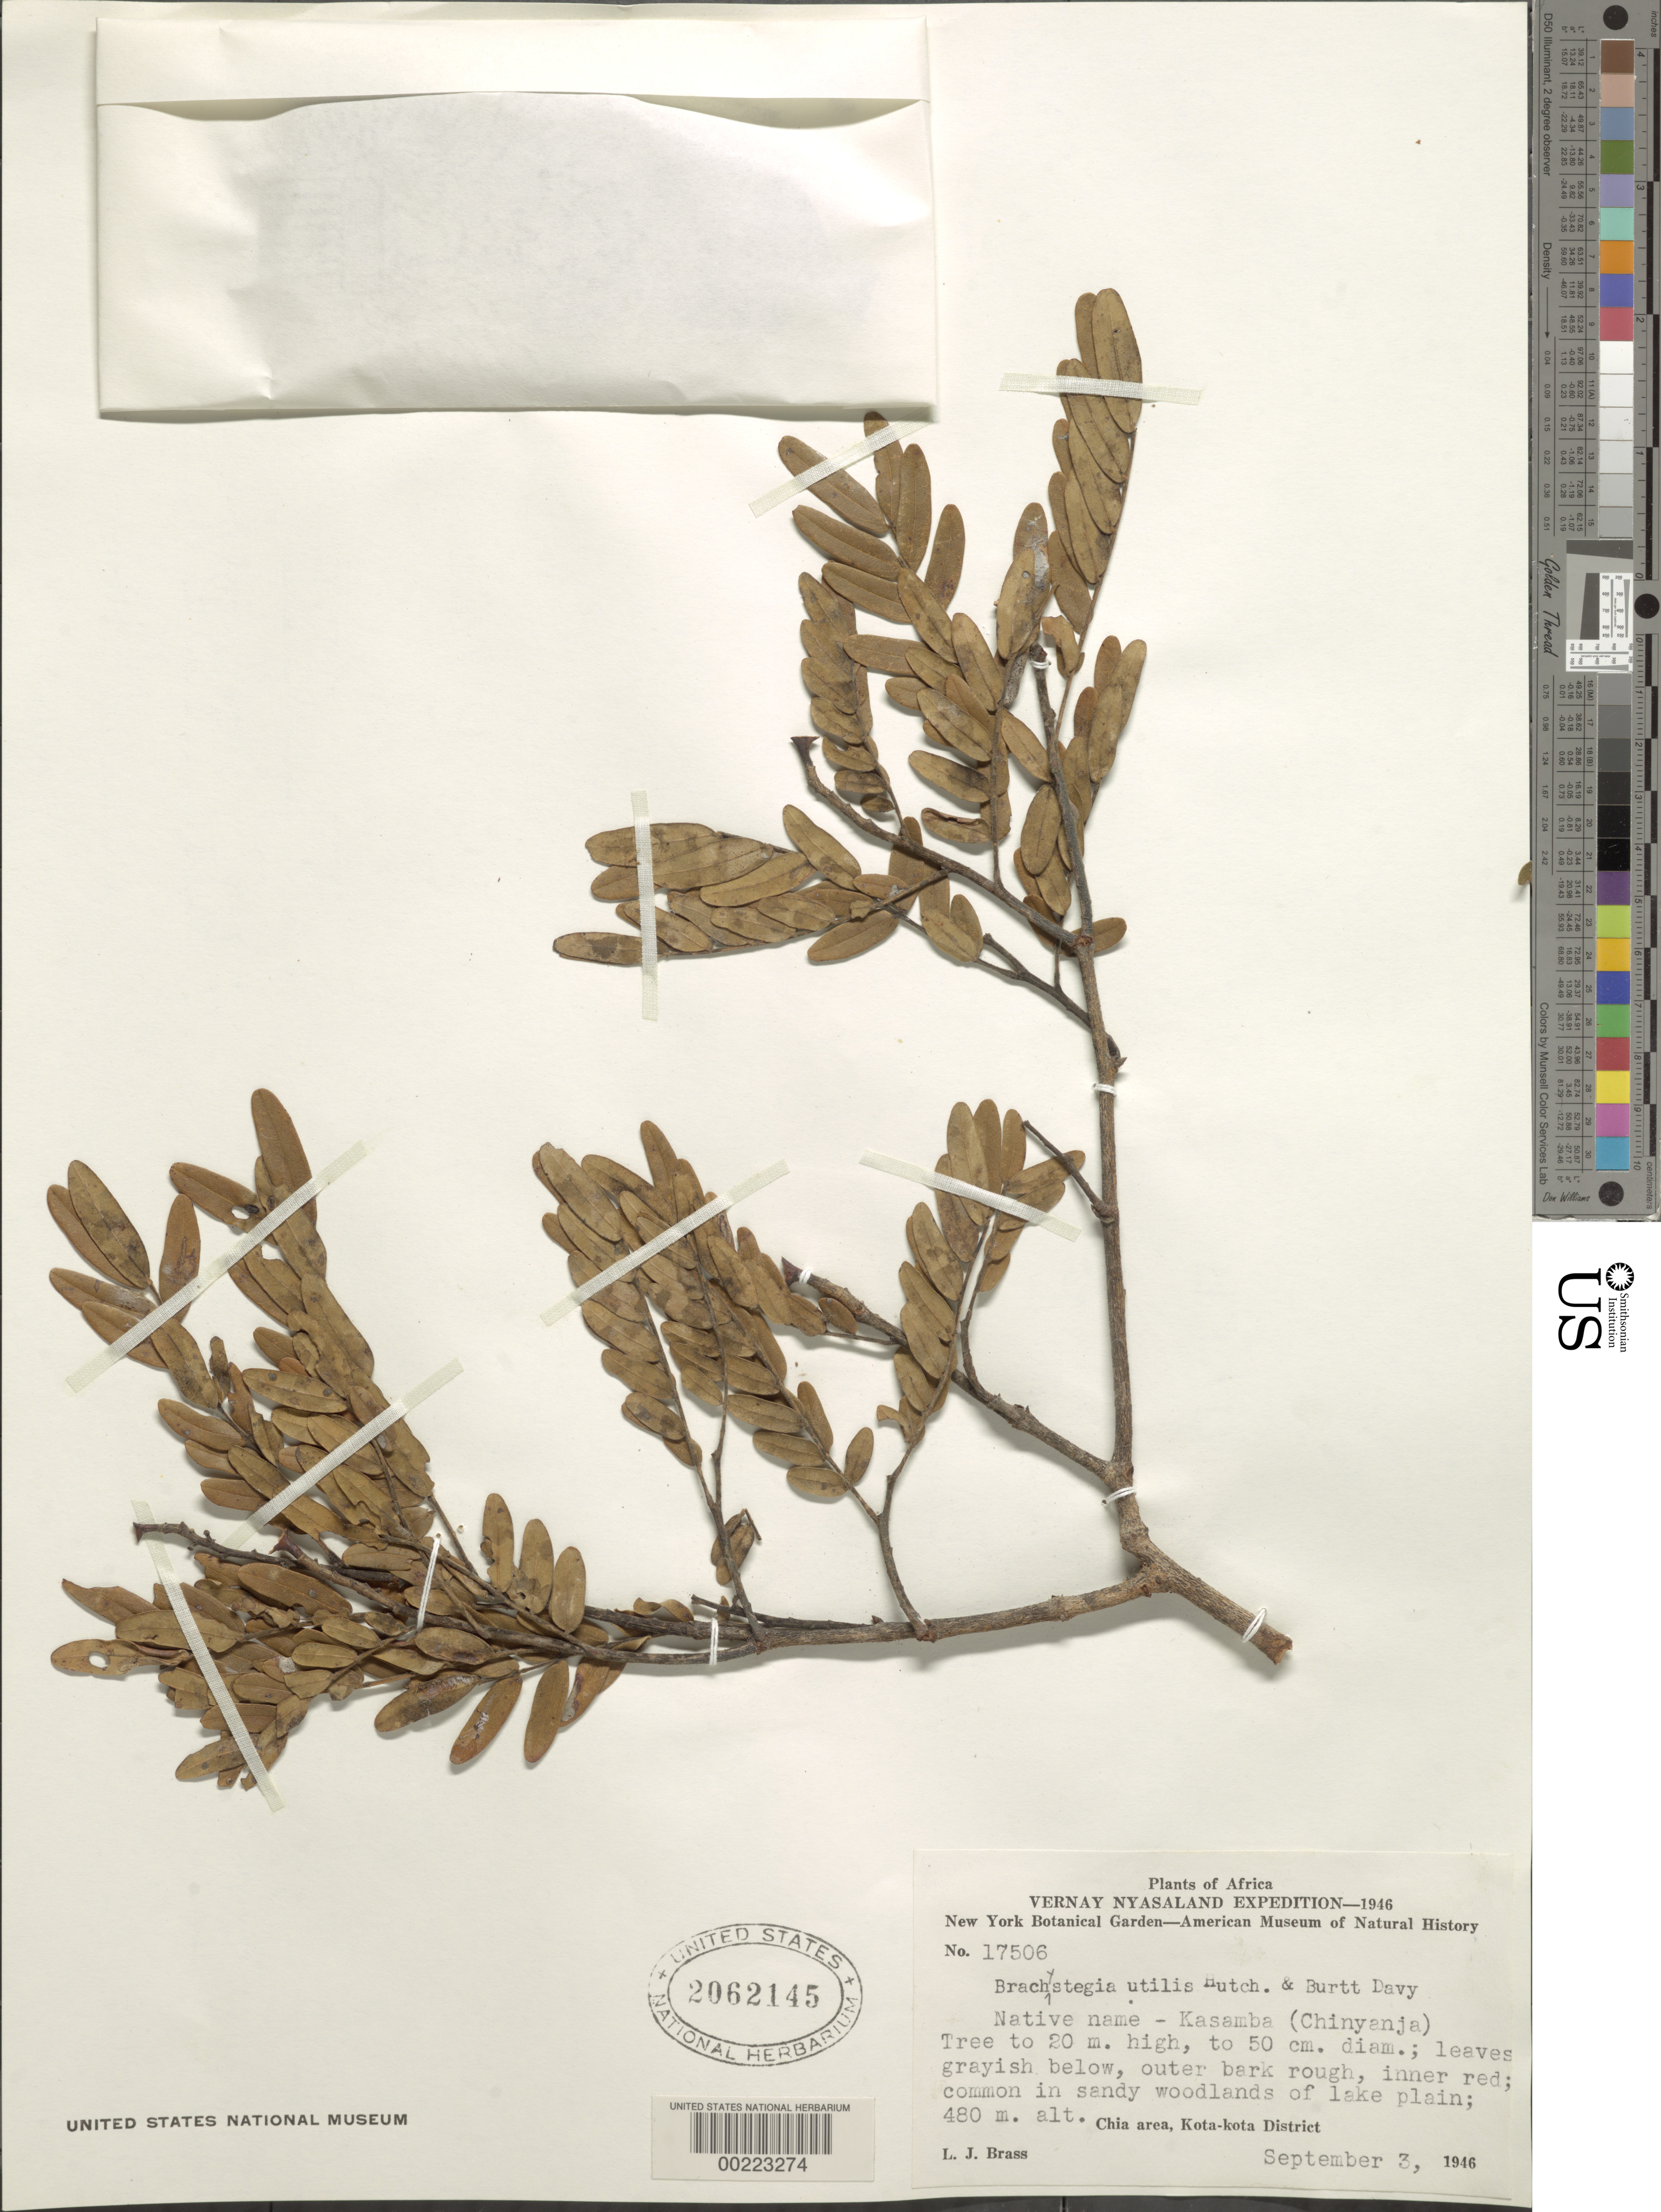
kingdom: Plantae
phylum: Tracheophyta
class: Magnoliopsida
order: Fabales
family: Fabaceae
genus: Brachystegia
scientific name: Brachystegia utilis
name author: Burtt Davy & Hutch.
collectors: L. J. Brass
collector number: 17506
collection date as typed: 03 Sep 1946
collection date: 1946-09-03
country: Malawi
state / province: Central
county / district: Nkhotakota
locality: Chia area, kota-kota dist.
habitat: Sandy woodlands of lake plain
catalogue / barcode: US 2062145